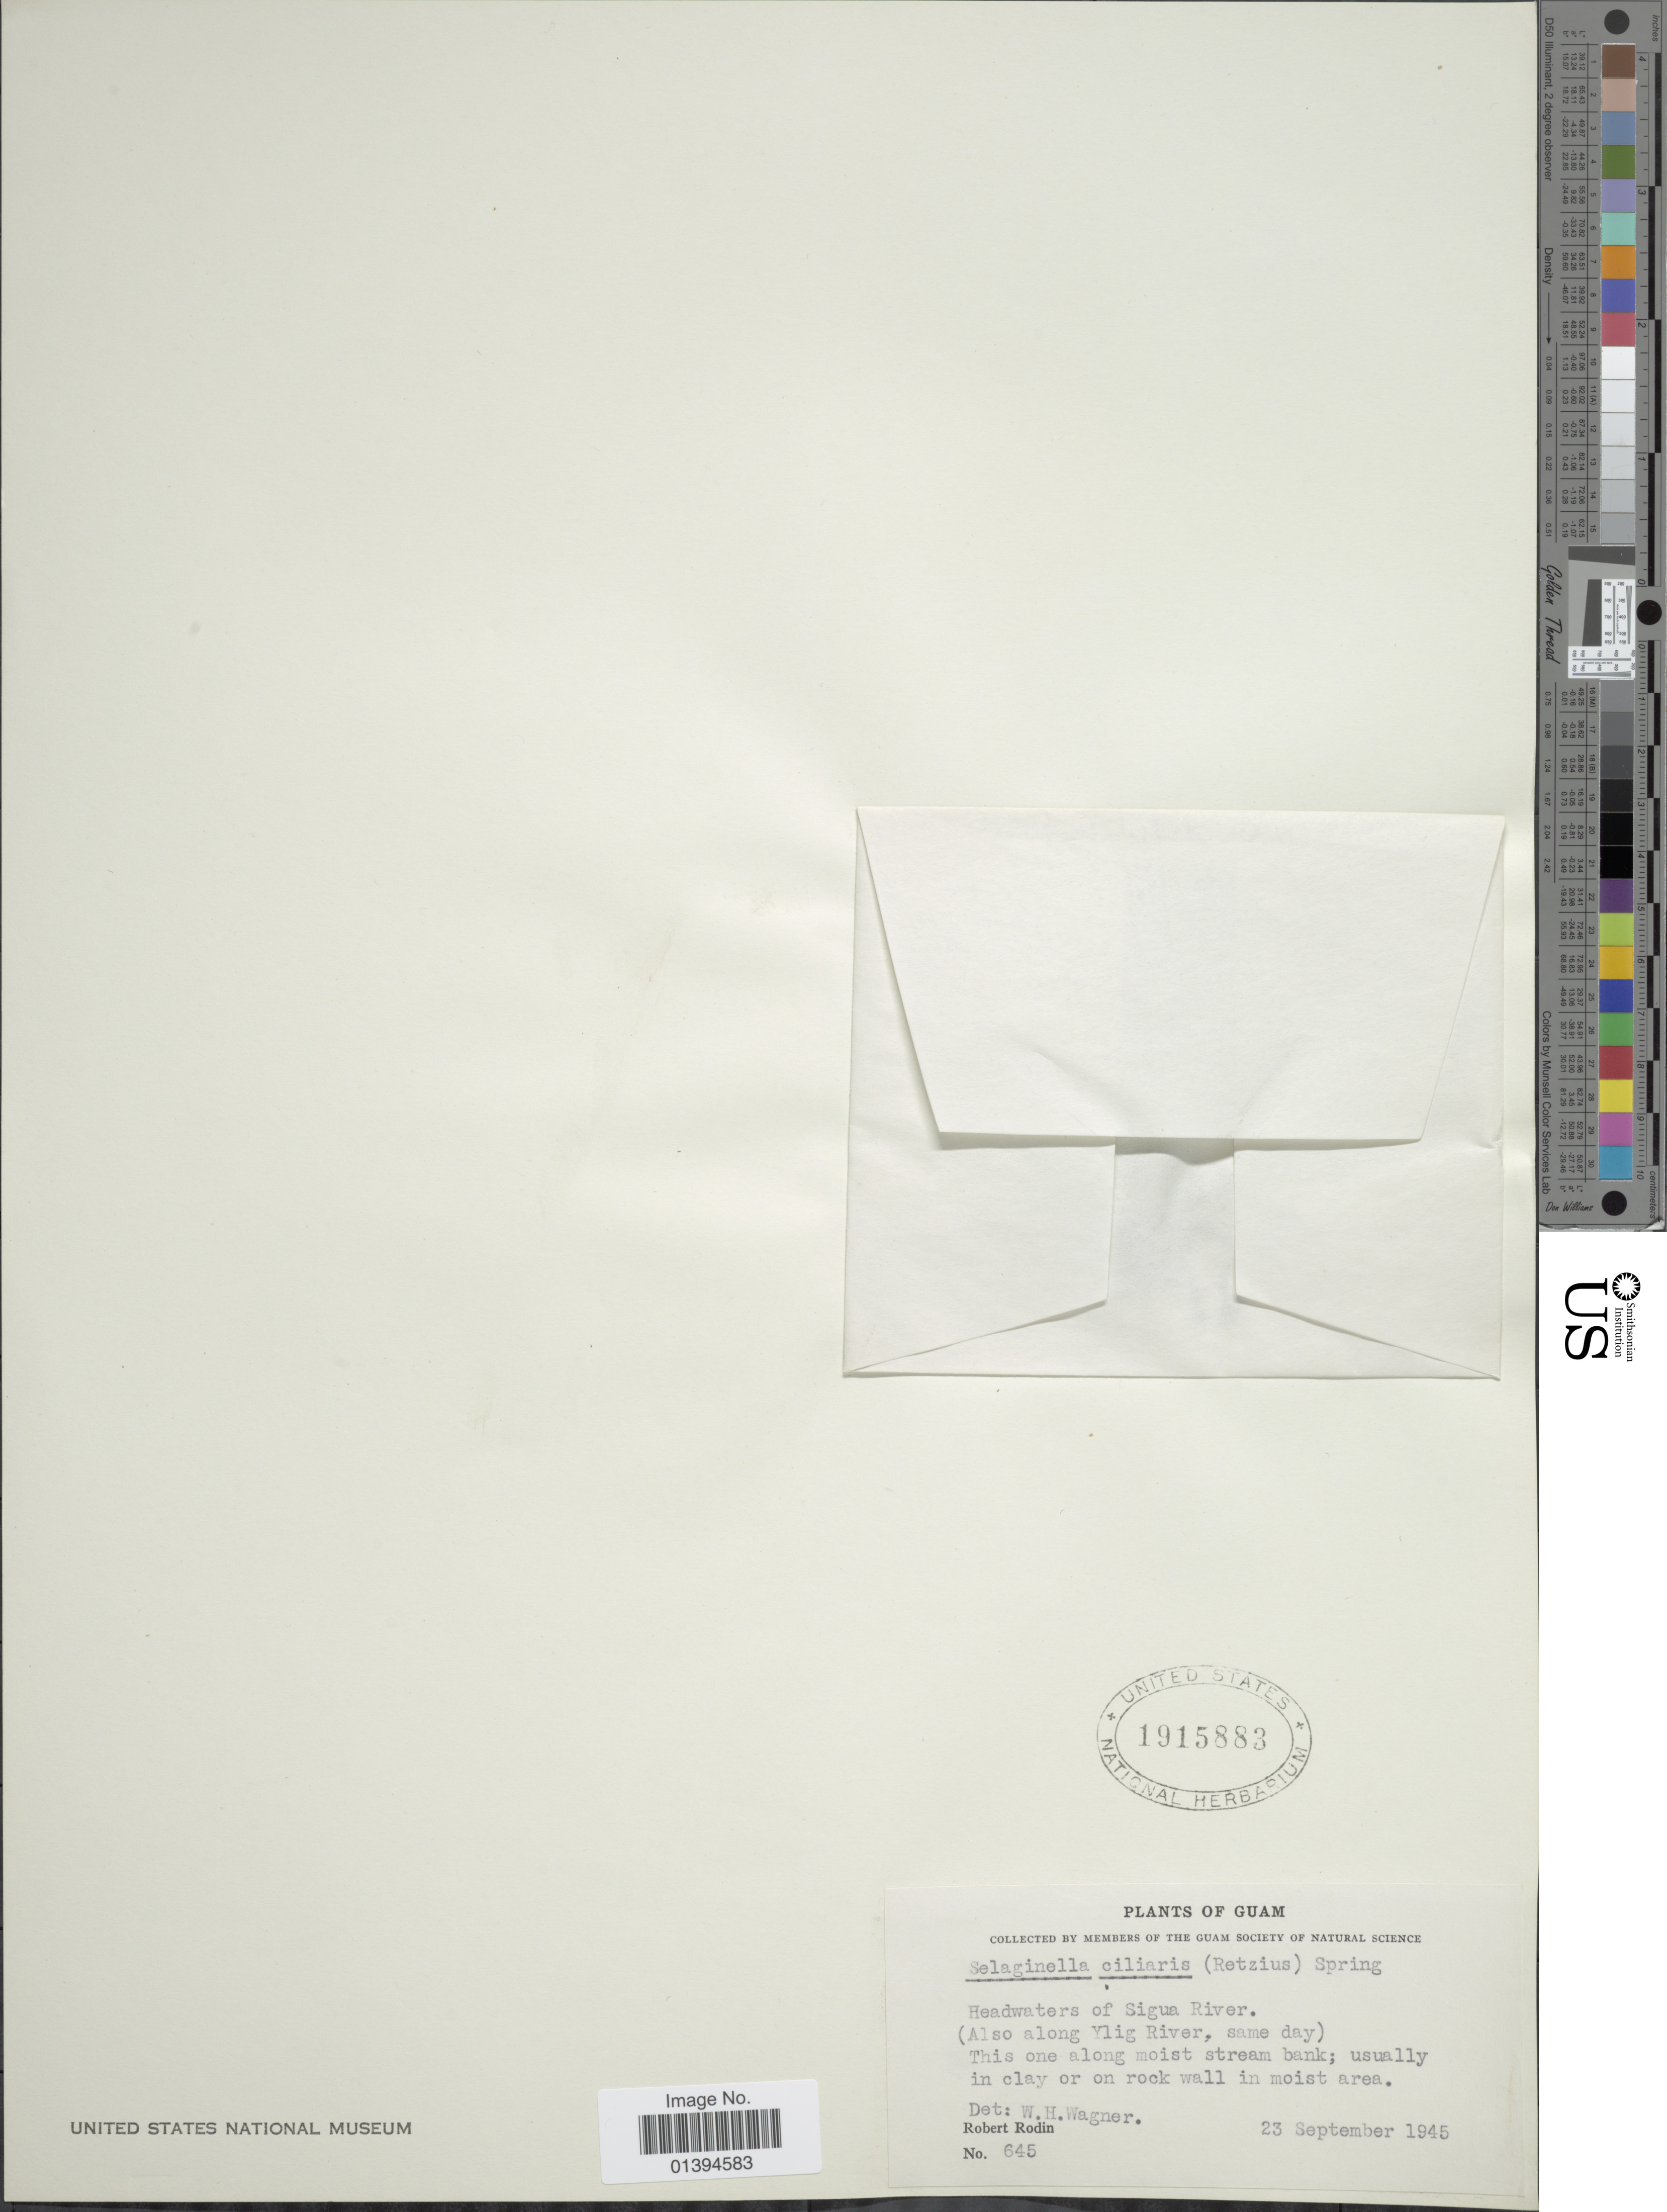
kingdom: Plantae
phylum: Tracheophyta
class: Lycopodiopsida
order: Selaginellales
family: Selaginellaceae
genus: Selaginella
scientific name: Selaginella ciliaris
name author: (Retz.) Spring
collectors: R. J. Rodin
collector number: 645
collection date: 1945-09-23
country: Guam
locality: Headwaters of Sigua River (also long Ylig River)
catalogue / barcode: US 1915883